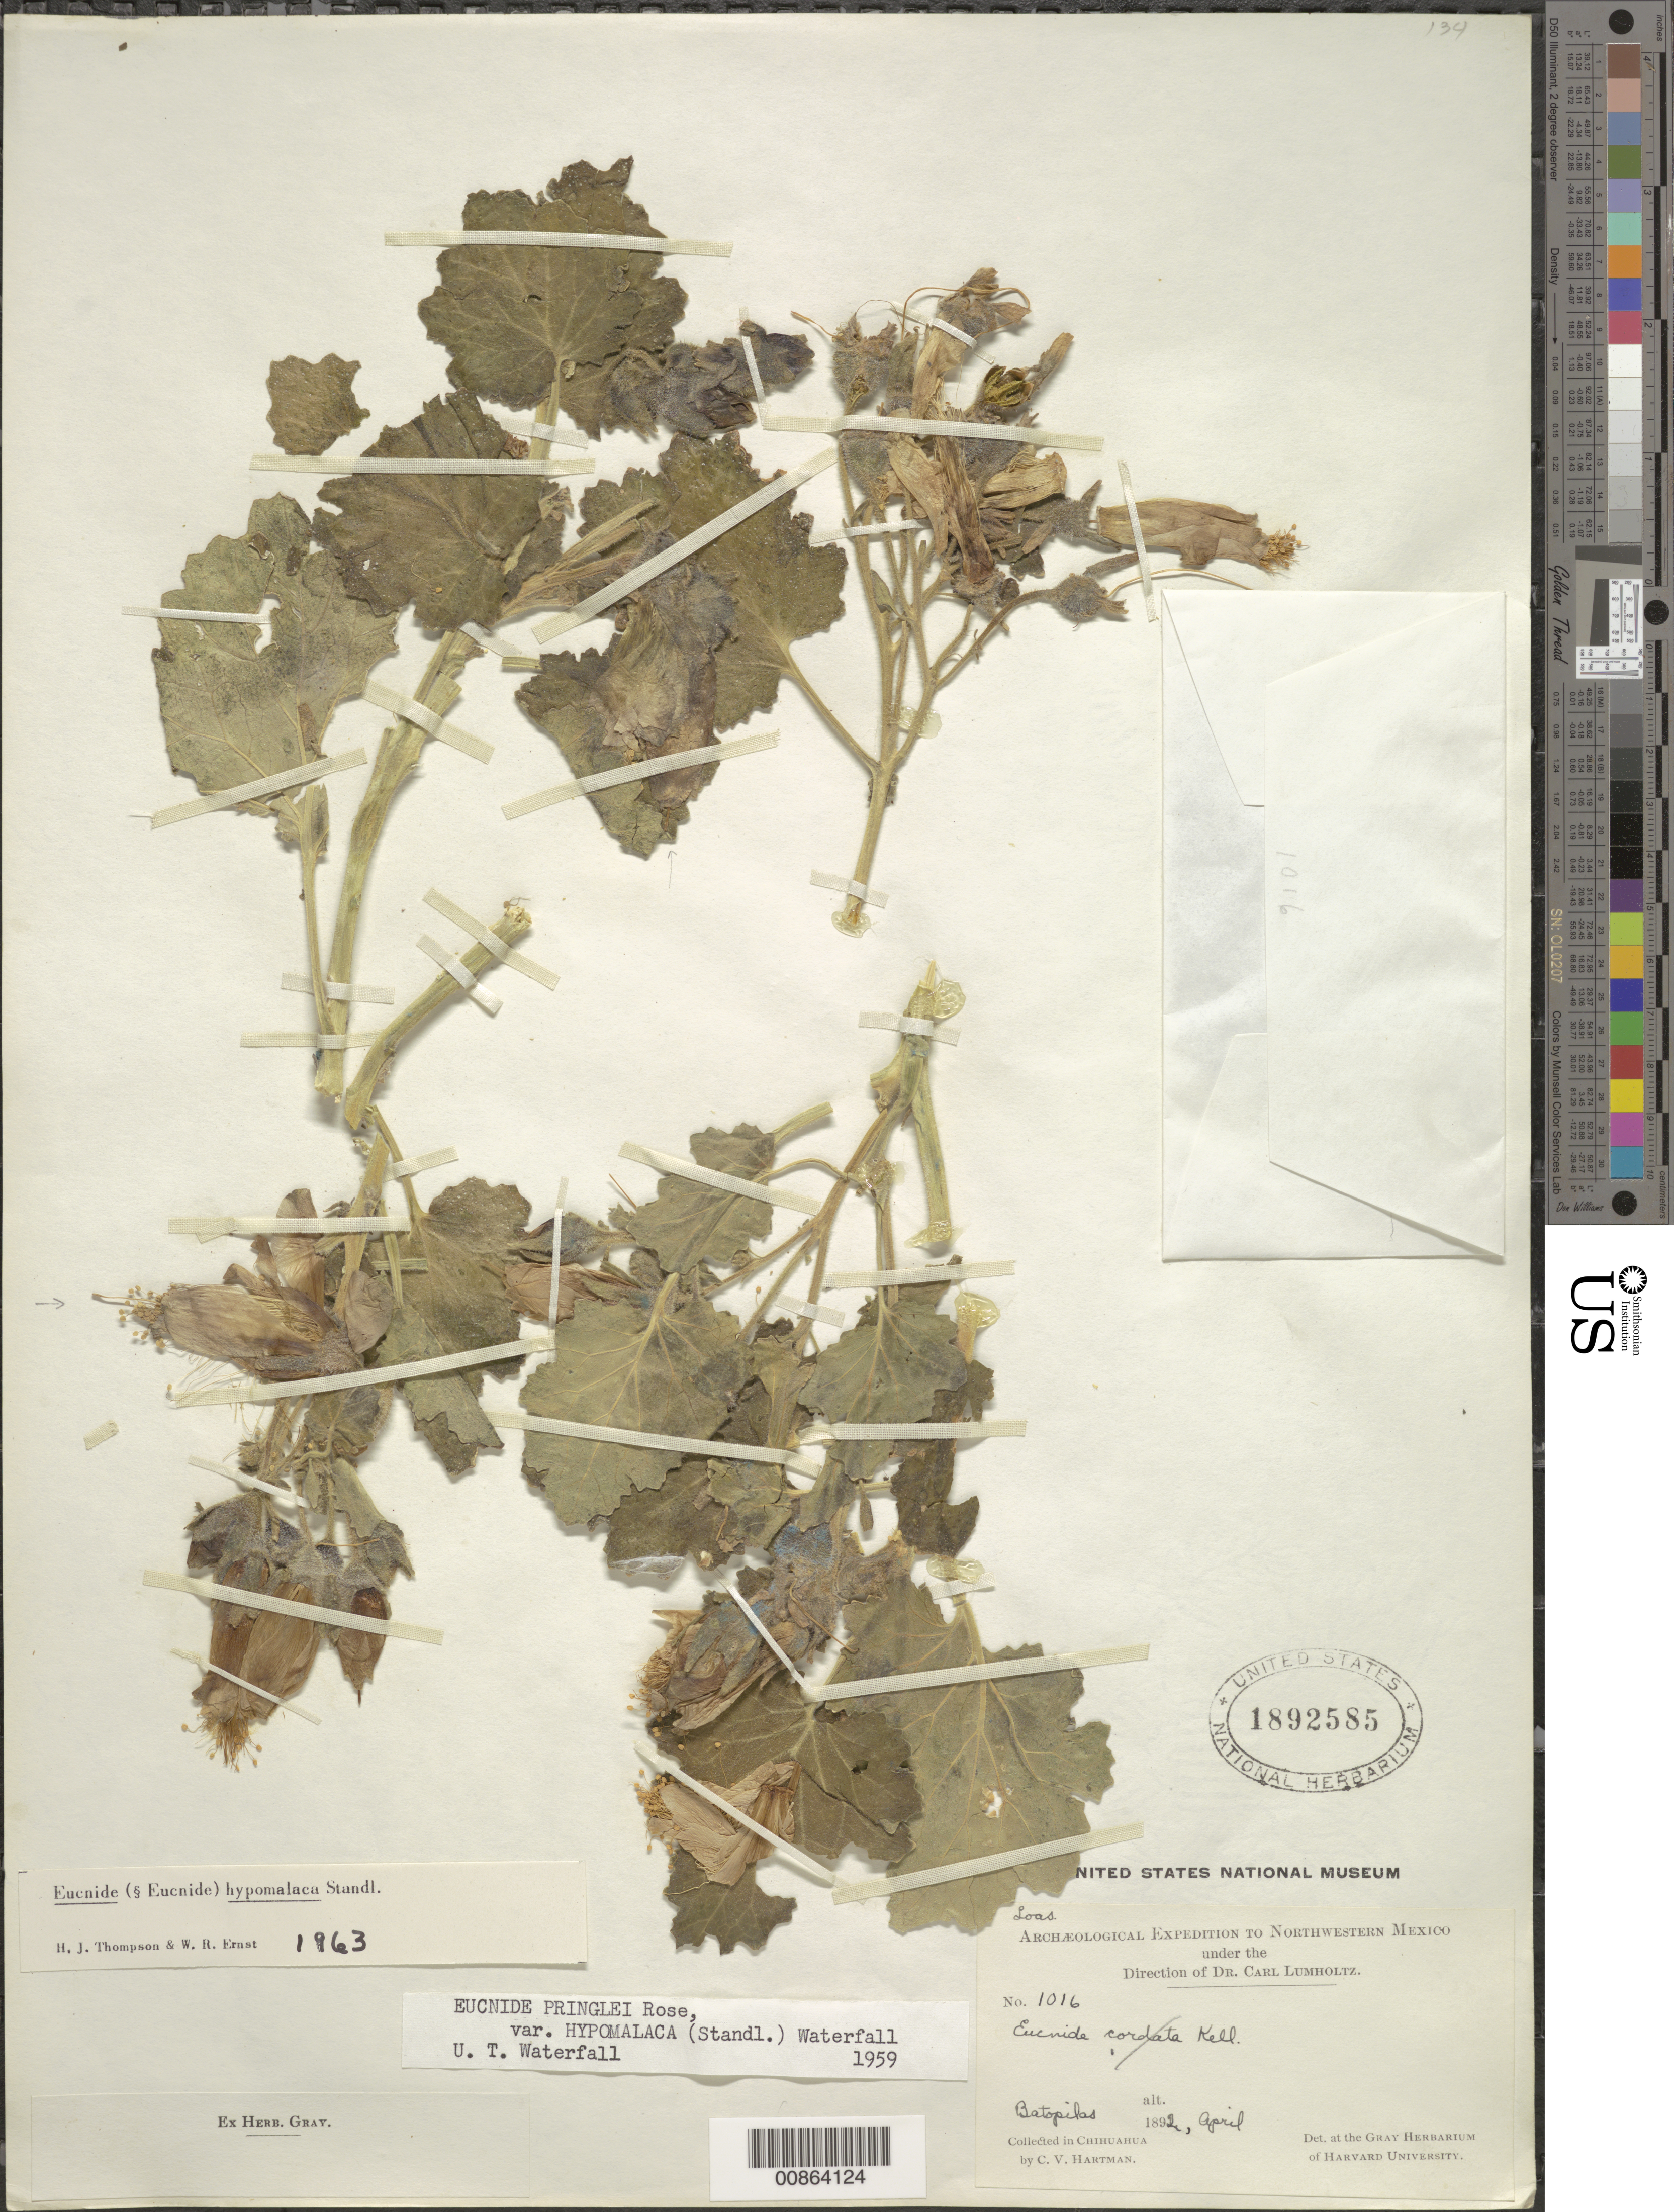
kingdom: Plantae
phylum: Tracheophyta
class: Magnoliopsida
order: Cornales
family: Loasaceae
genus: Eucnide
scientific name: Eucnide hypomalaca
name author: Standl.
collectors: C. V. Hartman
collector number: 1016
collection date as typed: Apr 1892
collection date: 1892-04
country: Mexico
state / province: Chihuahua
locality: Batopilas, Chihuahua.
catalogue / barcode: US 1892585